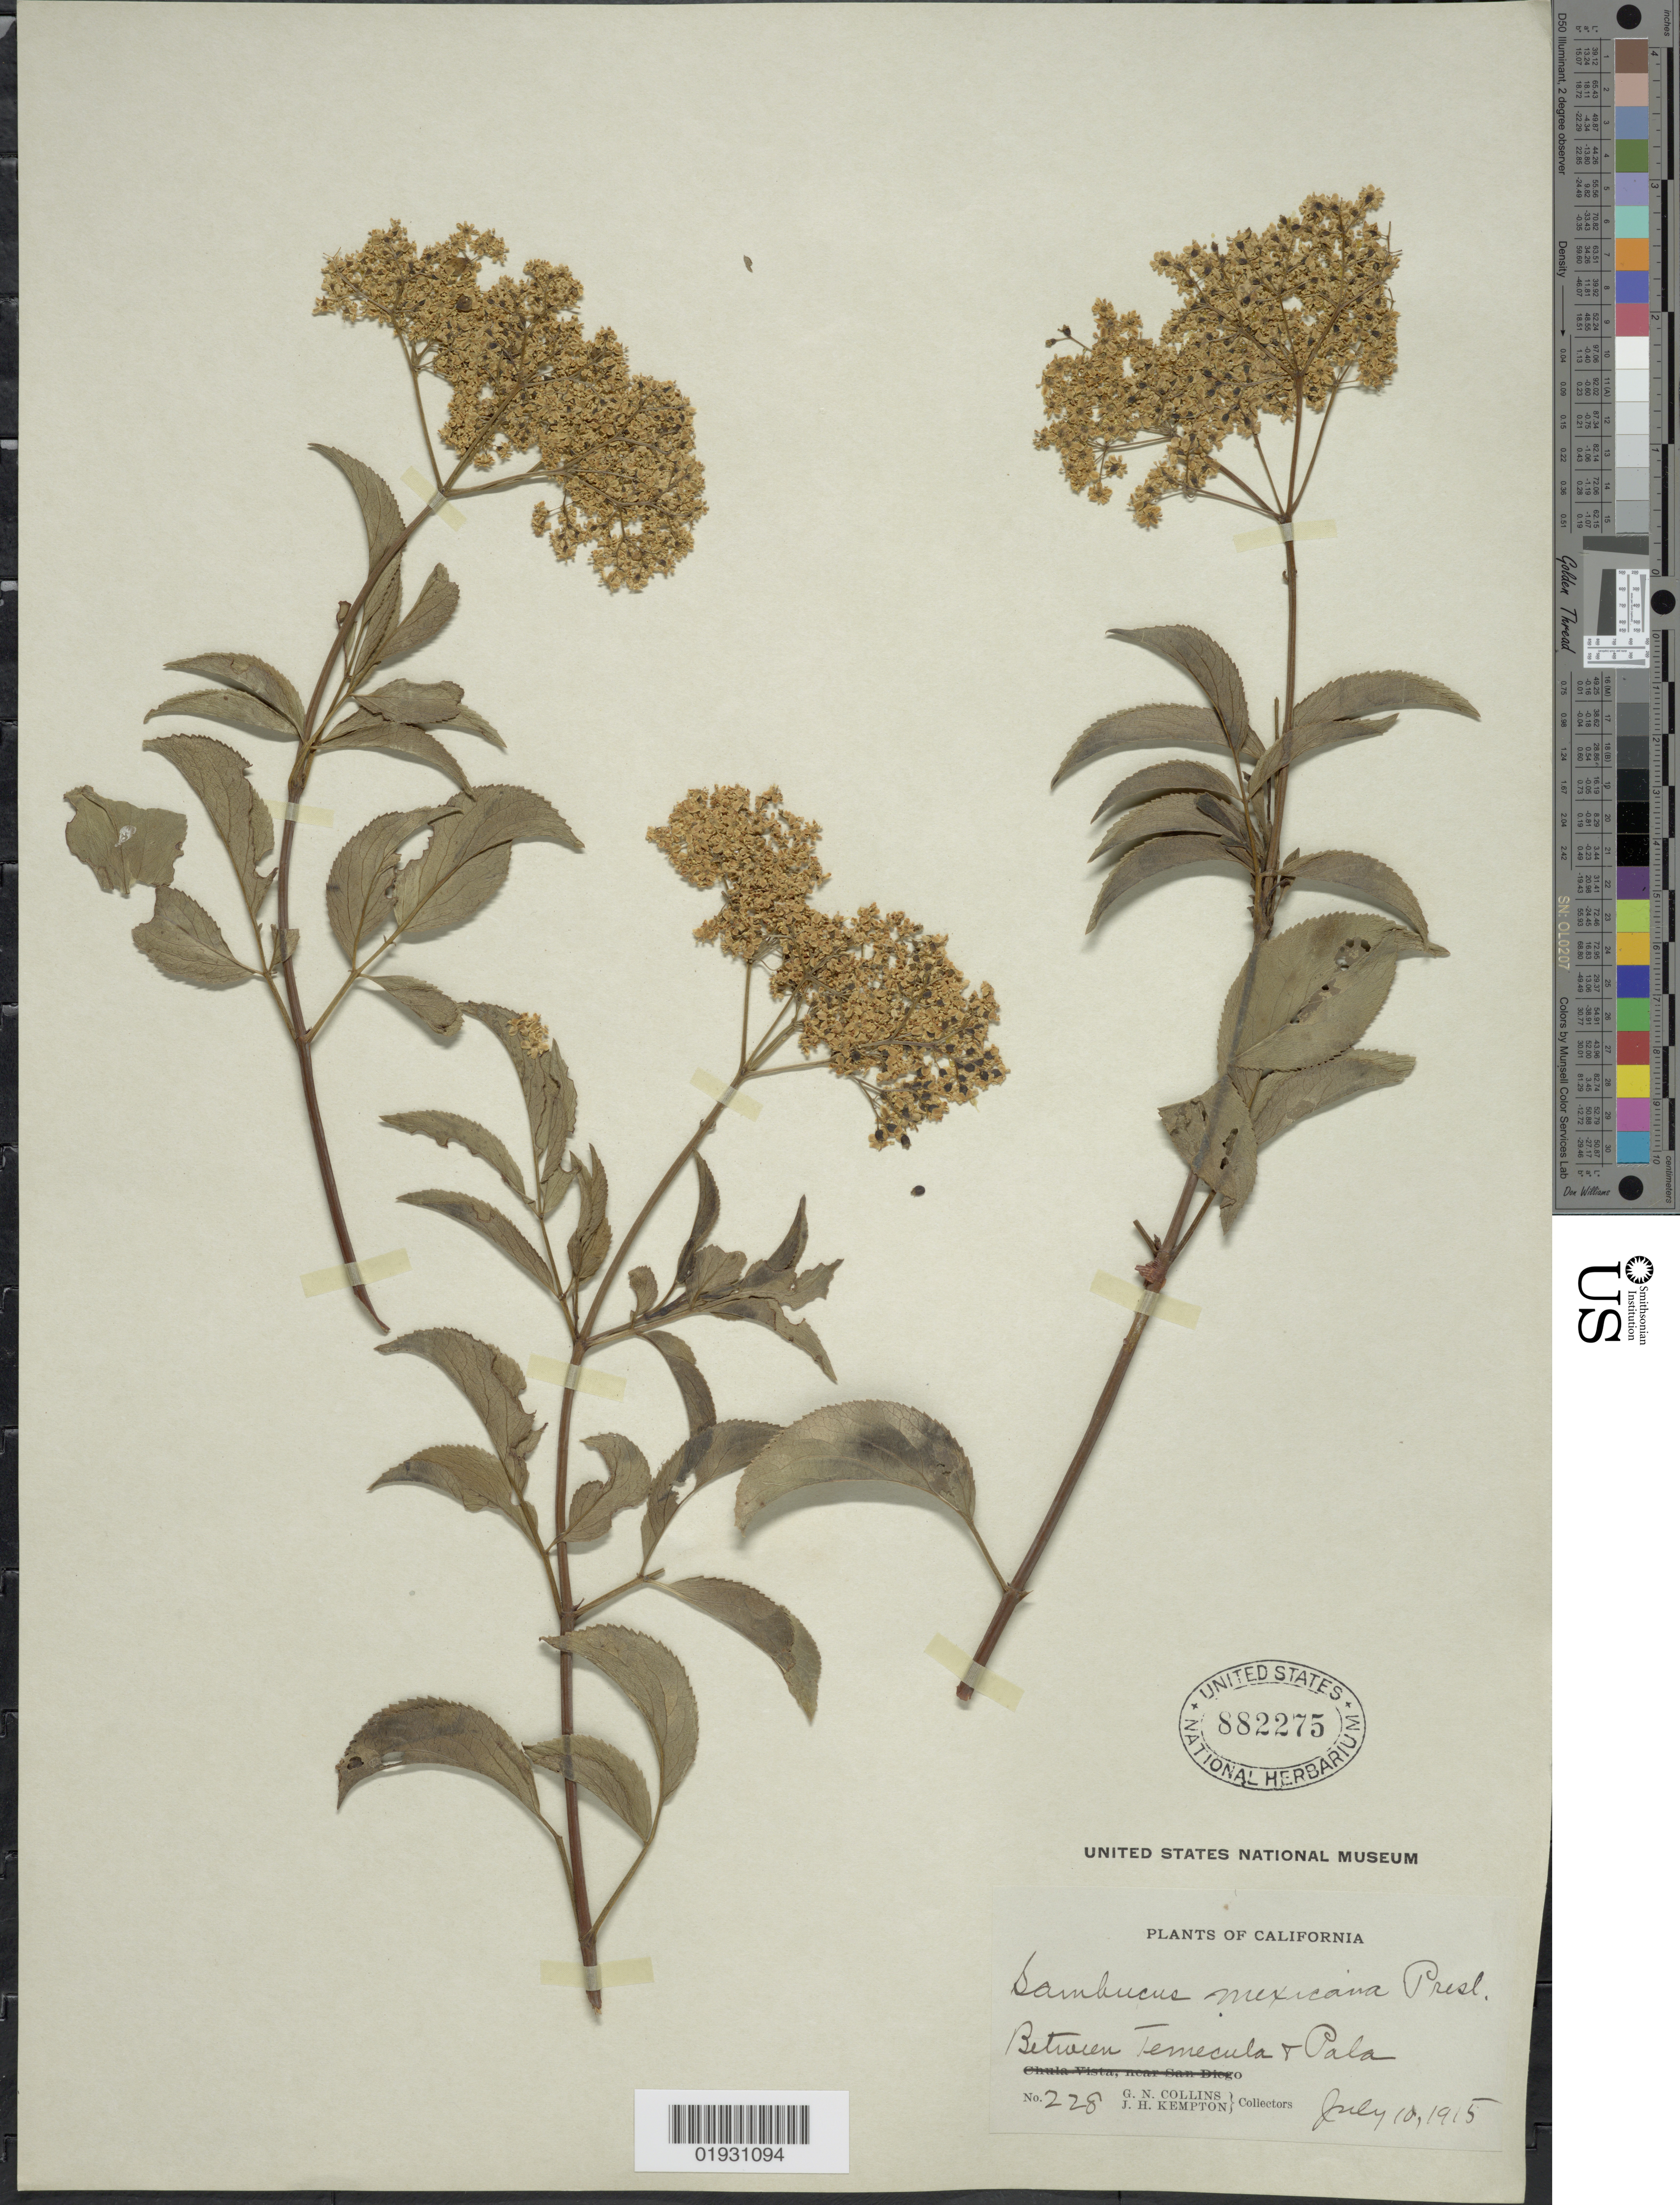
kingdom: Plantae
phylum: Tracheophyta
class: Magnoliopsida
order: Dipsacales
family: Viburnaceae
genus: Sambucus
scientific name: Sambucus mexicana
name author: C. Presl ex DC.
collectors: G. Collins & J. H. Kempton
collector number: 228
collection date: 1915-07-10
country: United States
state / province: California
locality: Between Temecula & Pala.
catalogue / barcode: US 882275